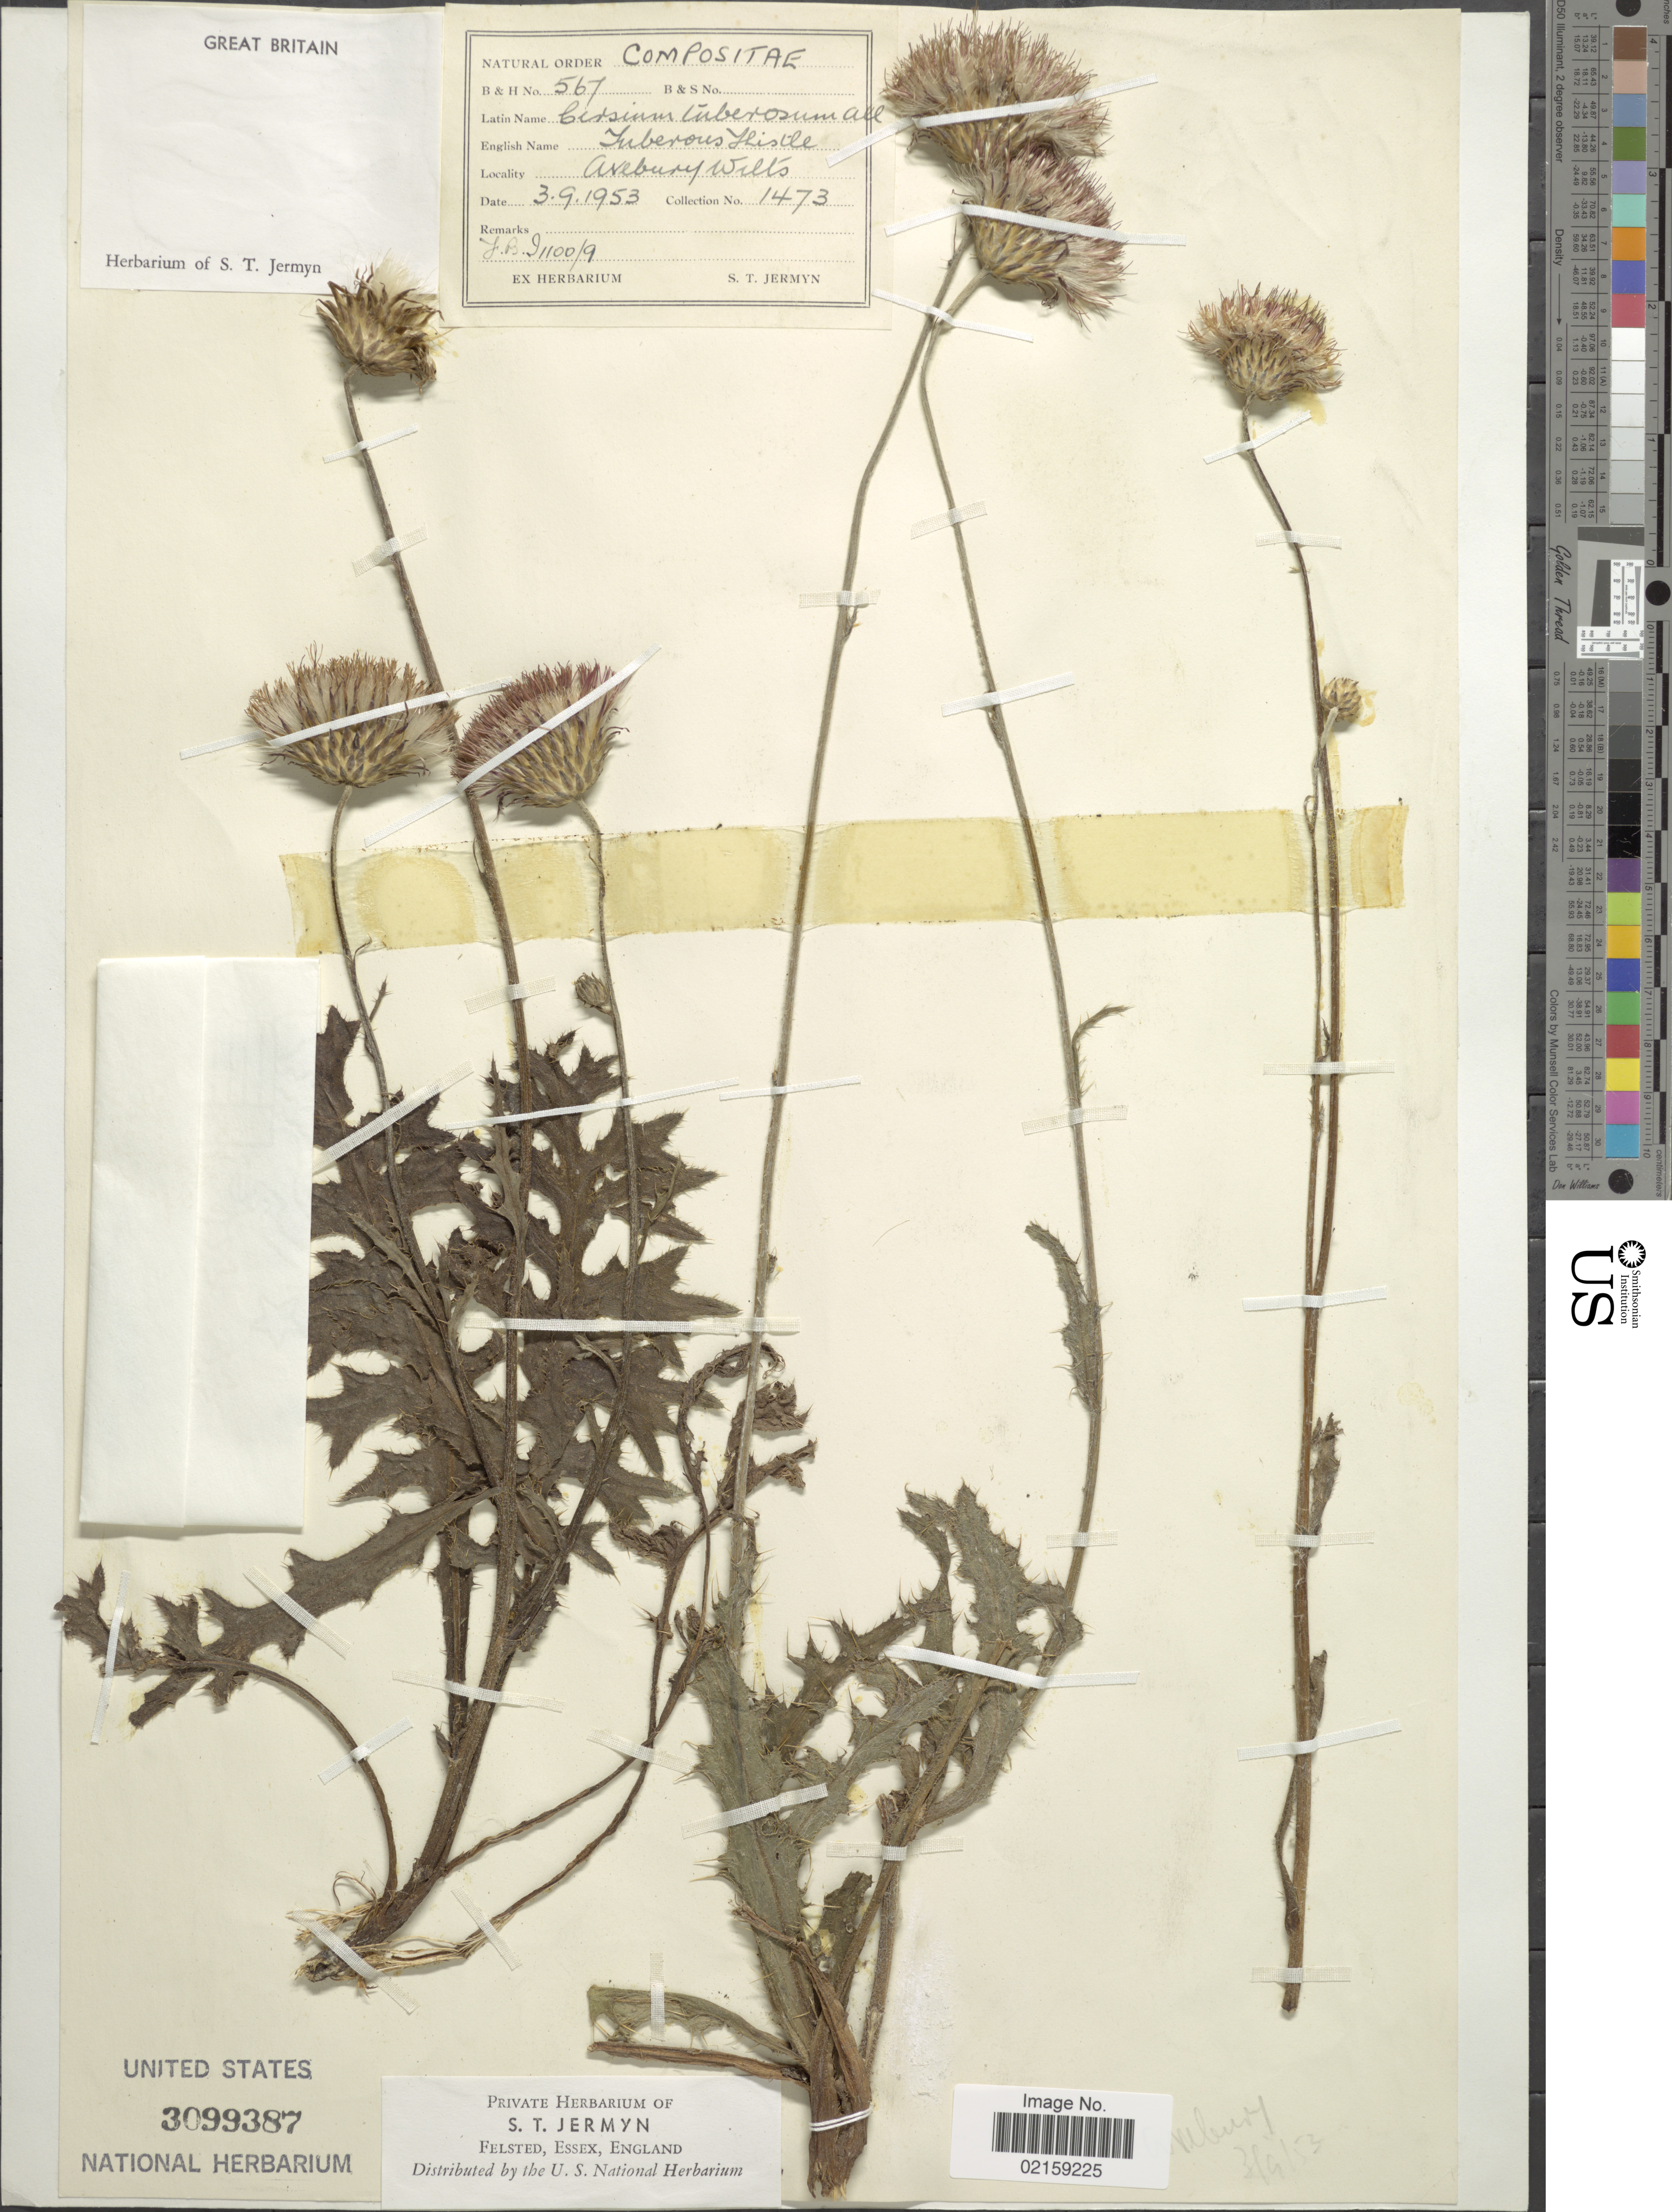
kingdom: Plantae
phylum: Tracheophyta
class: Magnoliopsida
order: Asterales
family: Asteraceae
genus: Cirsium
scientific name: Cirsium tuberosum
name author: (L.) All.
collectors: S. Jermyn (herbarium)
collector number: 1473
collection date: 1953-09-03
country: United Kingdom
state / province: England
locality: Great Brittain. Axebury Wilts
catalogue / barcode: US 3099387